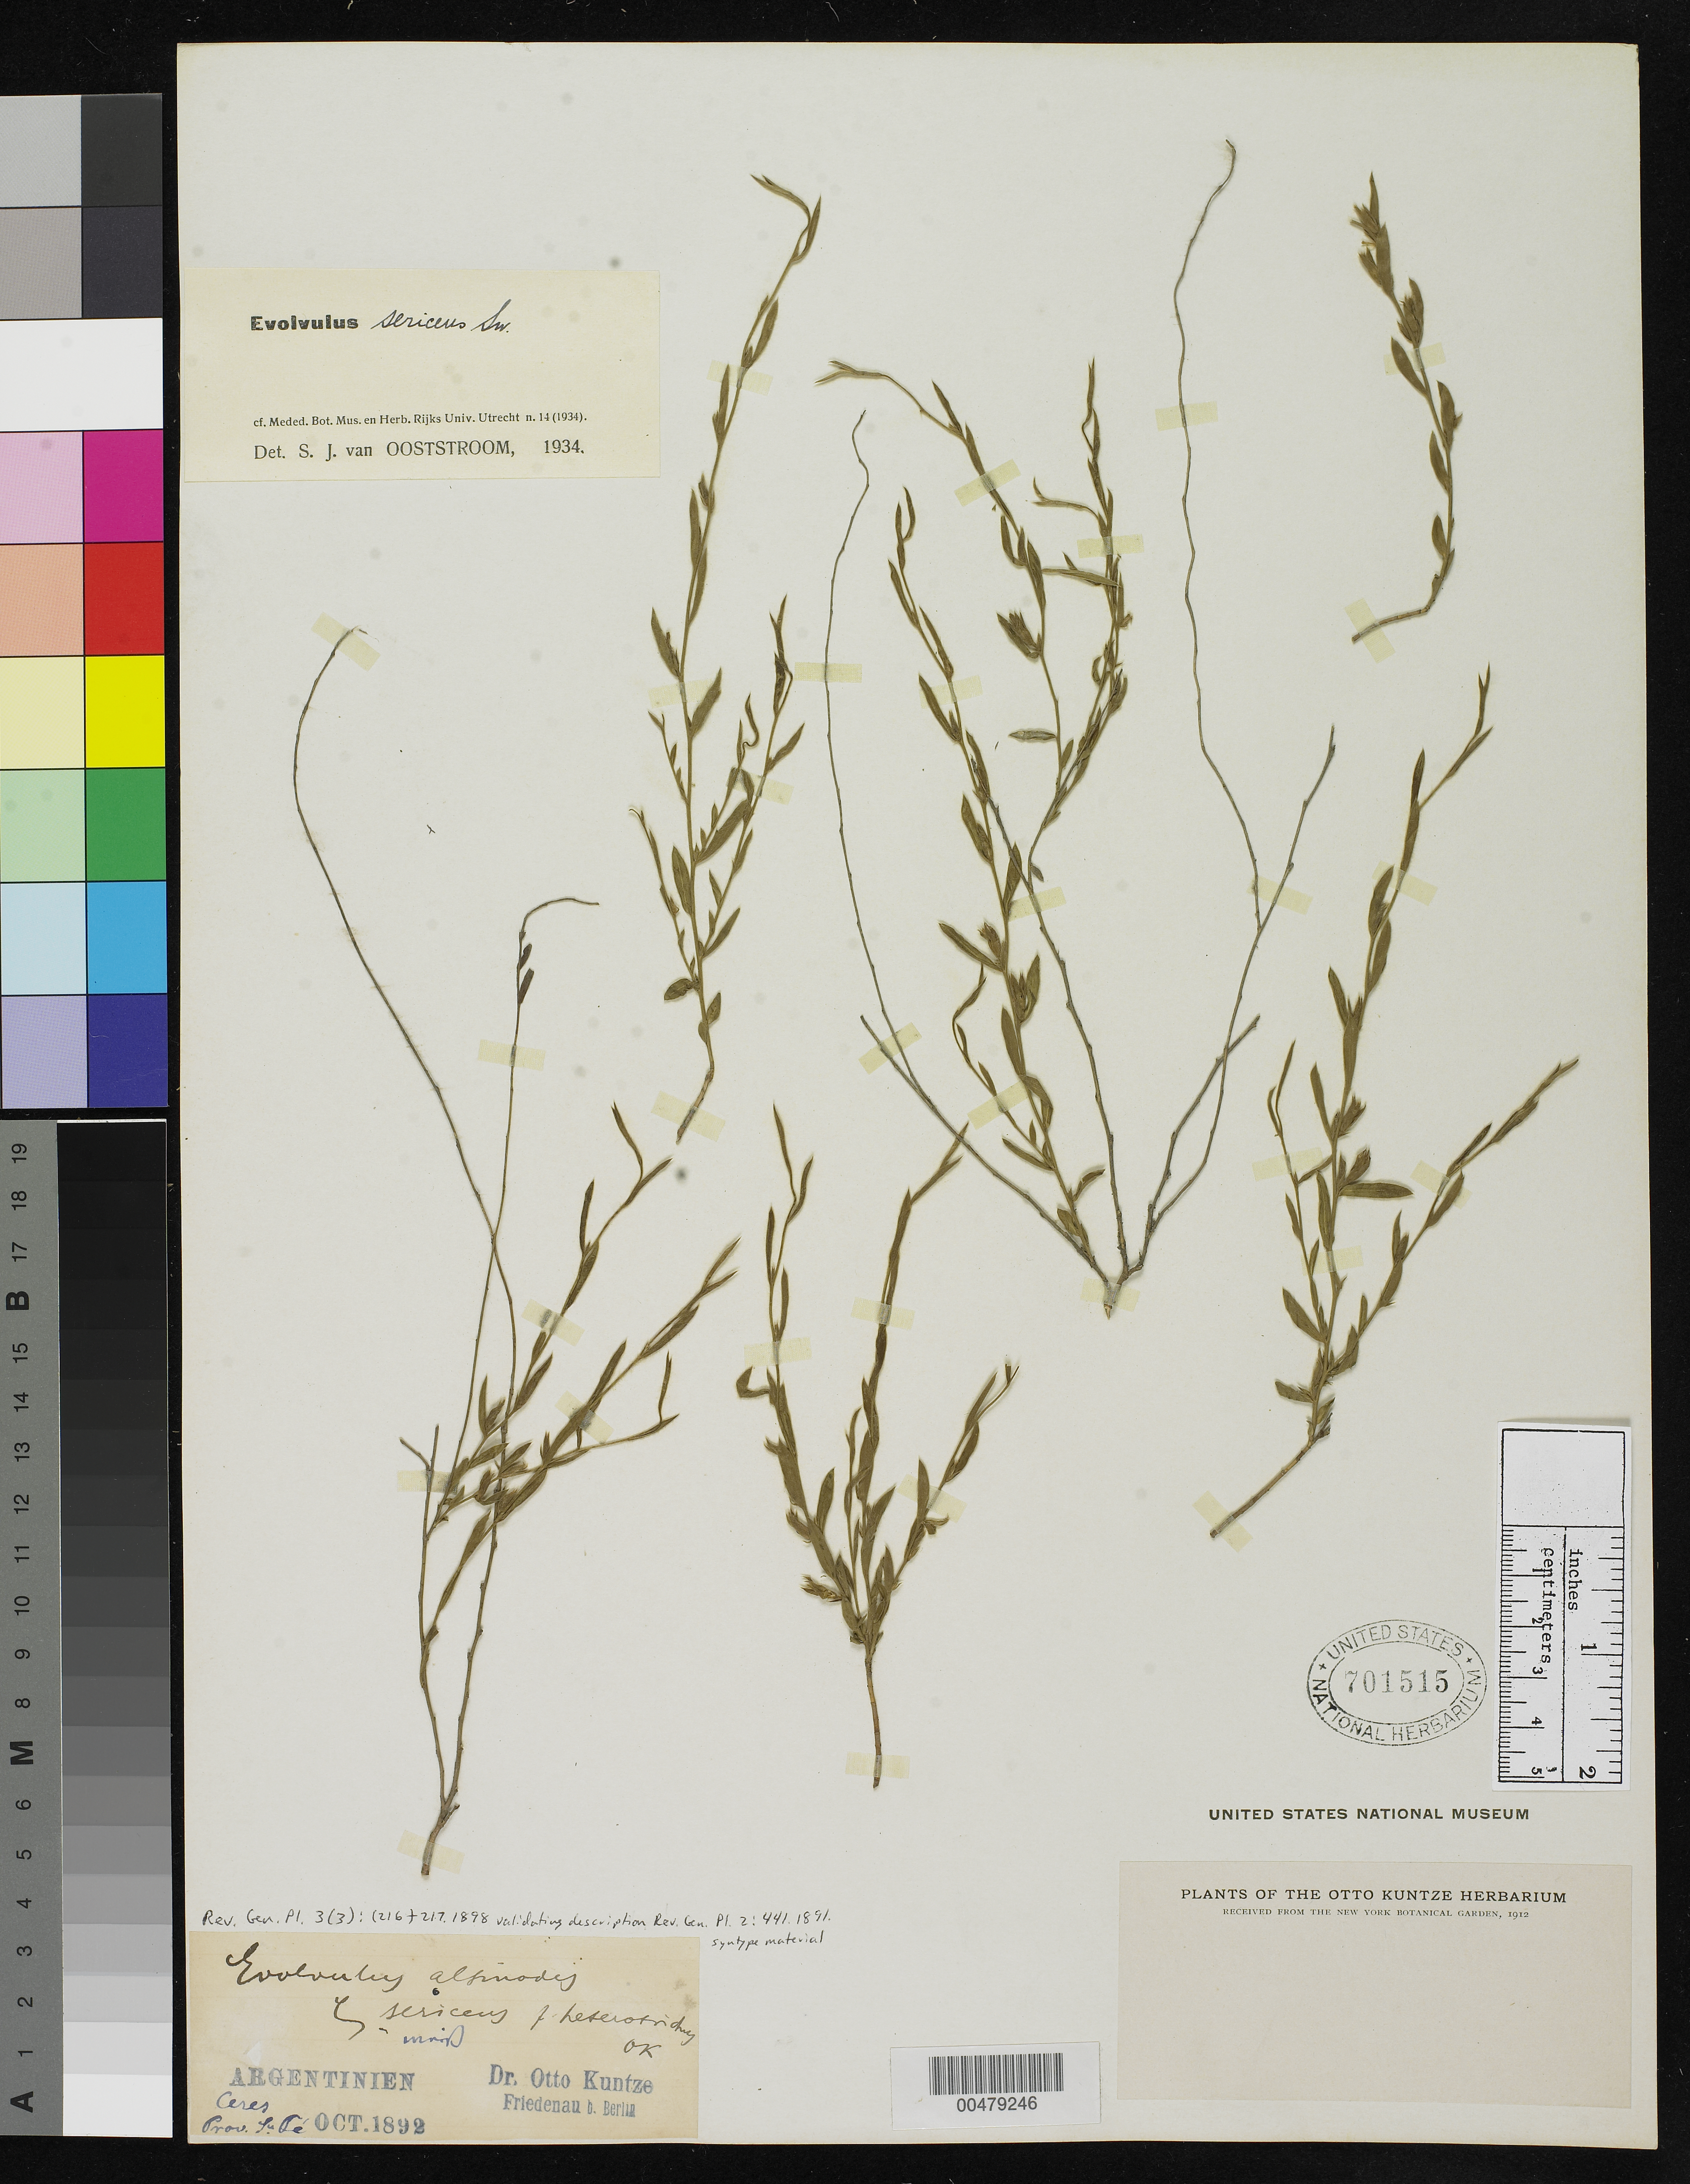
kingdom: Plantae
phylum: Tracheophyta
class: Magnoliopsida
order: Solanales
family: Convolvulaceae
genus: Evolvulus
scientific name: Evolvulus alsinoides subsp. serviceus f. heterotrichus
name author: Kuntze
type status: Syntype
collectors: C.E.O. Kuntze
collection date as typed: Oct 1892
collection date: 1892-10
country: Argentina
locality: Prov. (Suffe), Ceres.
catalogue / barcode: US 701515